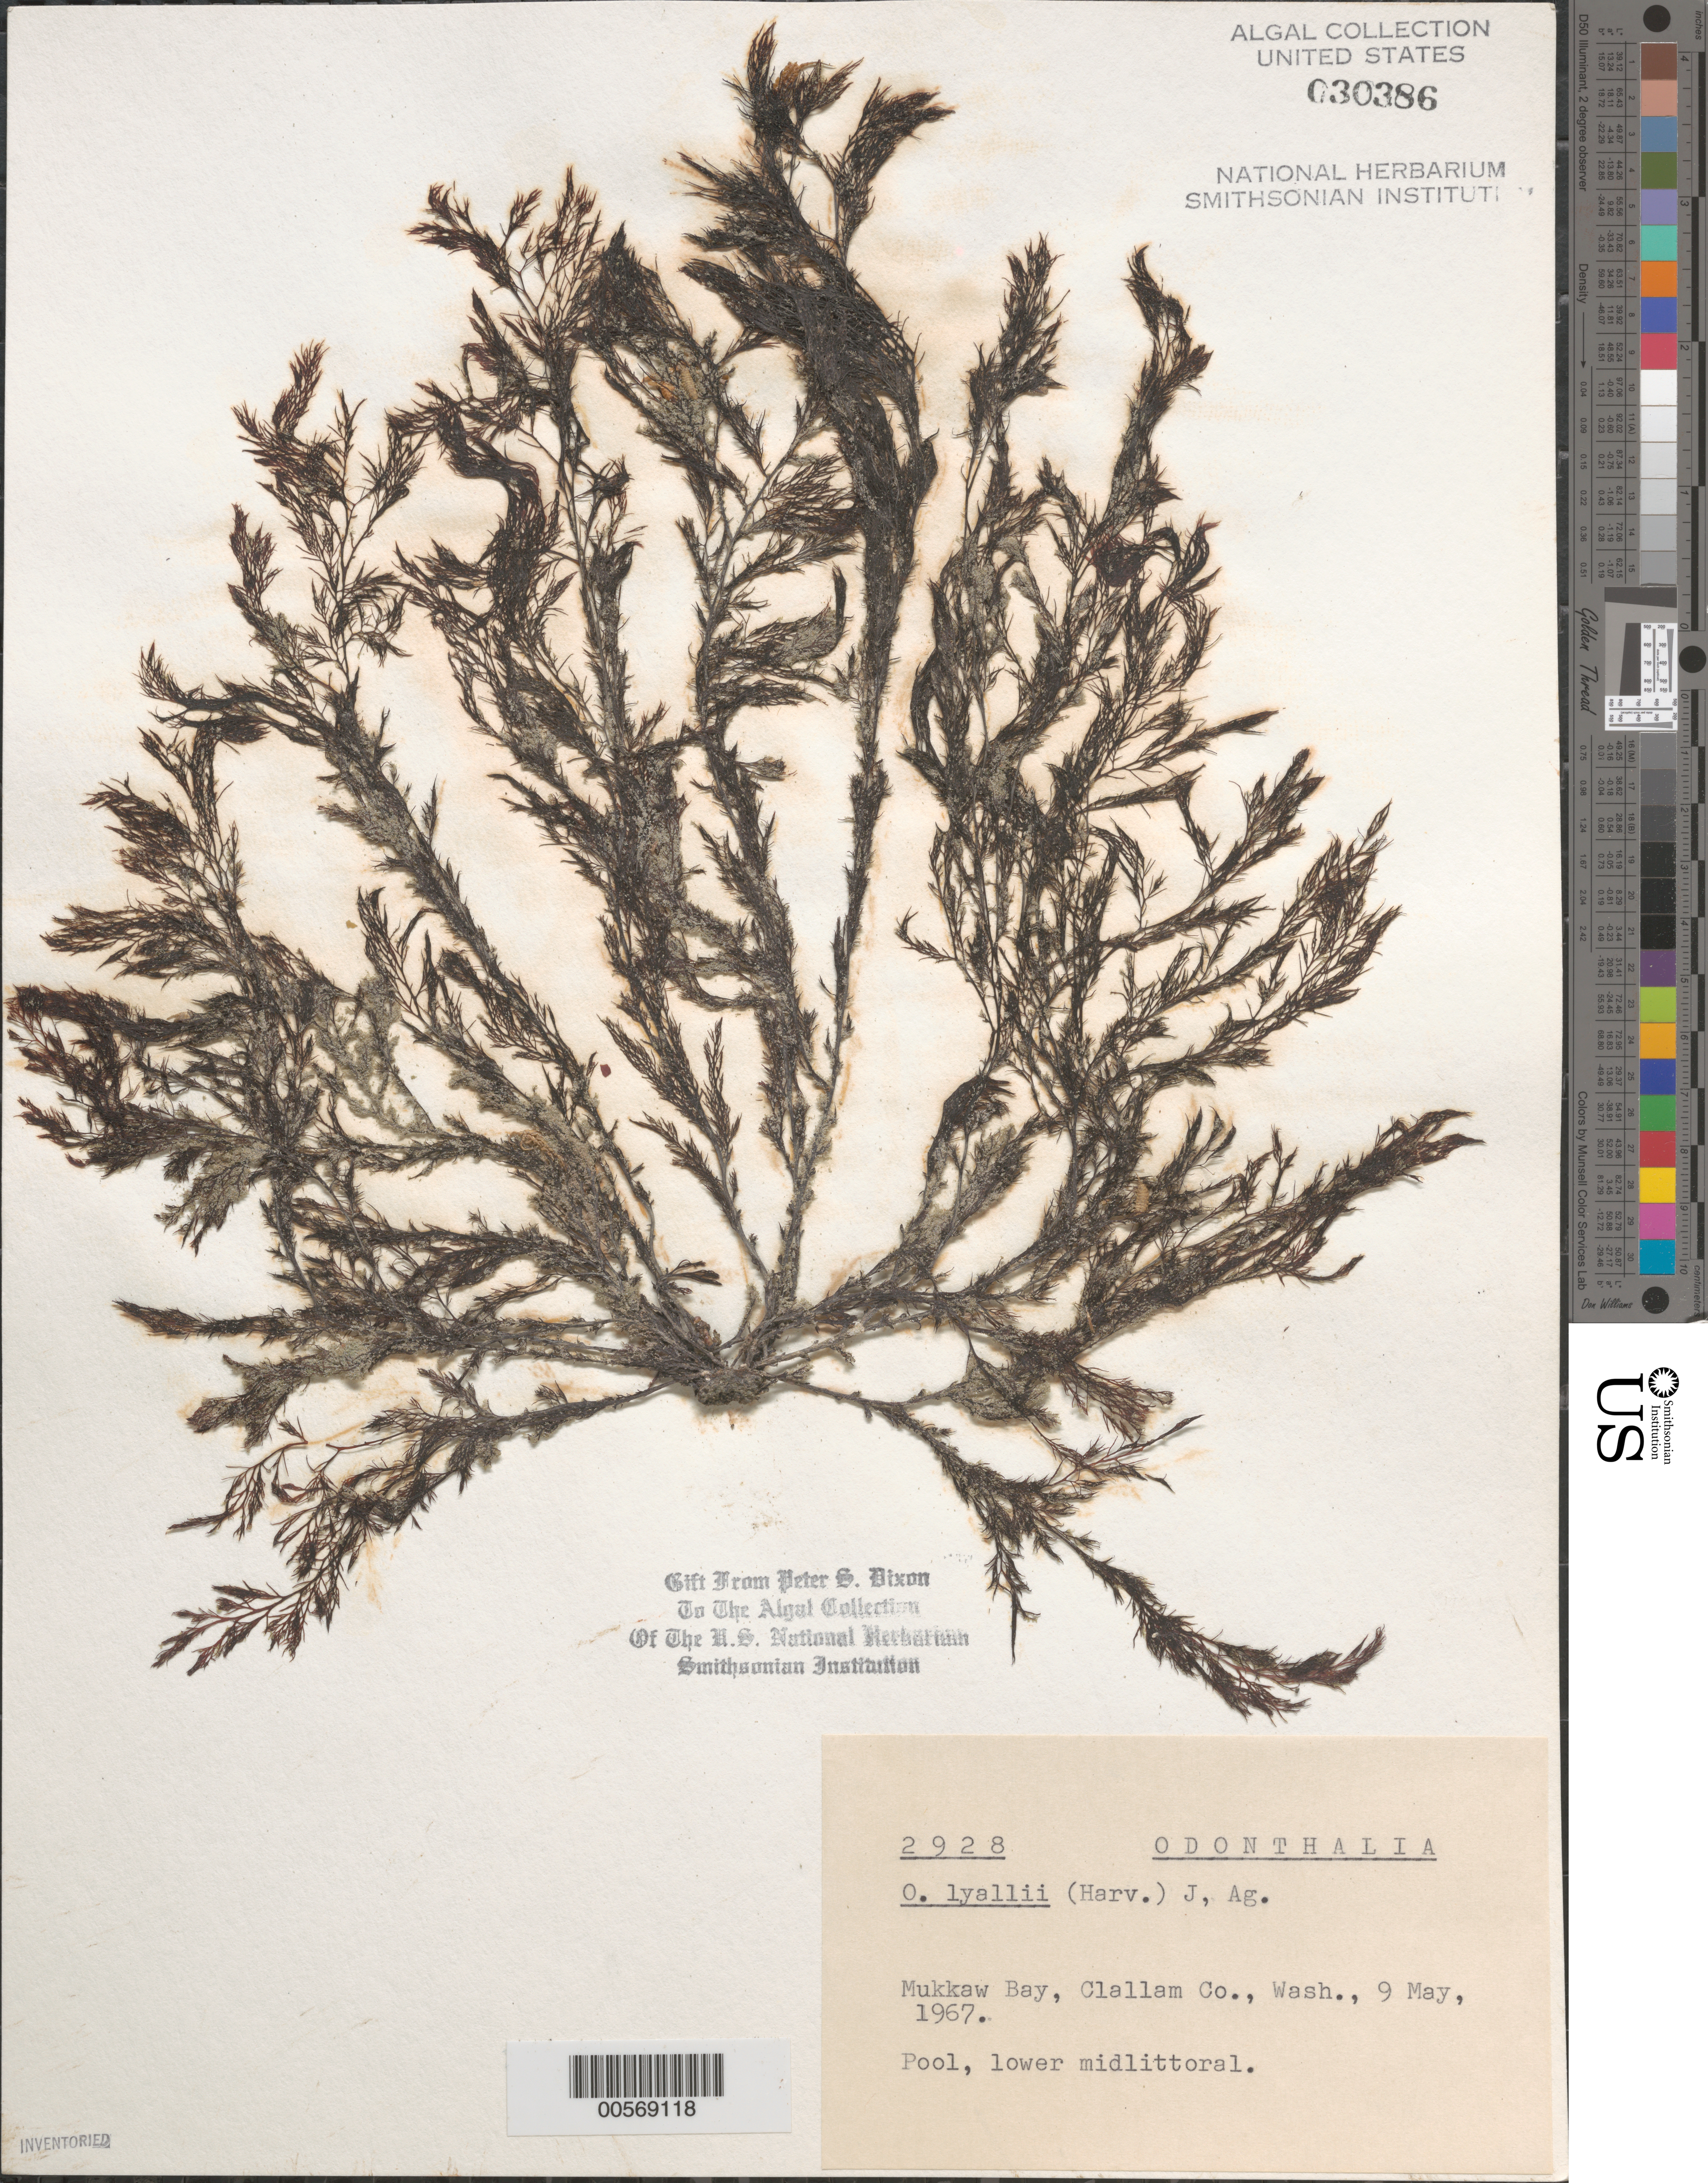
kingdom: Plantae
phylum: Rhodophyta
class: Florideophyceae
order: Ceramiales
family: Rhodomelaceae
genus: Odonthalia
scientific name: Odonthalia lyallii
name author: (Harv.) J. Agardh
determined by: Dixon, P. S.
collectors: P. S. Dixon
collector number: PSD 2928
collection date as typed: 09 May 1967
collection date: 1967-05-09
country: United States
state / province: Washington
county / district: Clallam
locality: Mukkaw Bay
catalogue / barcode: US 30386